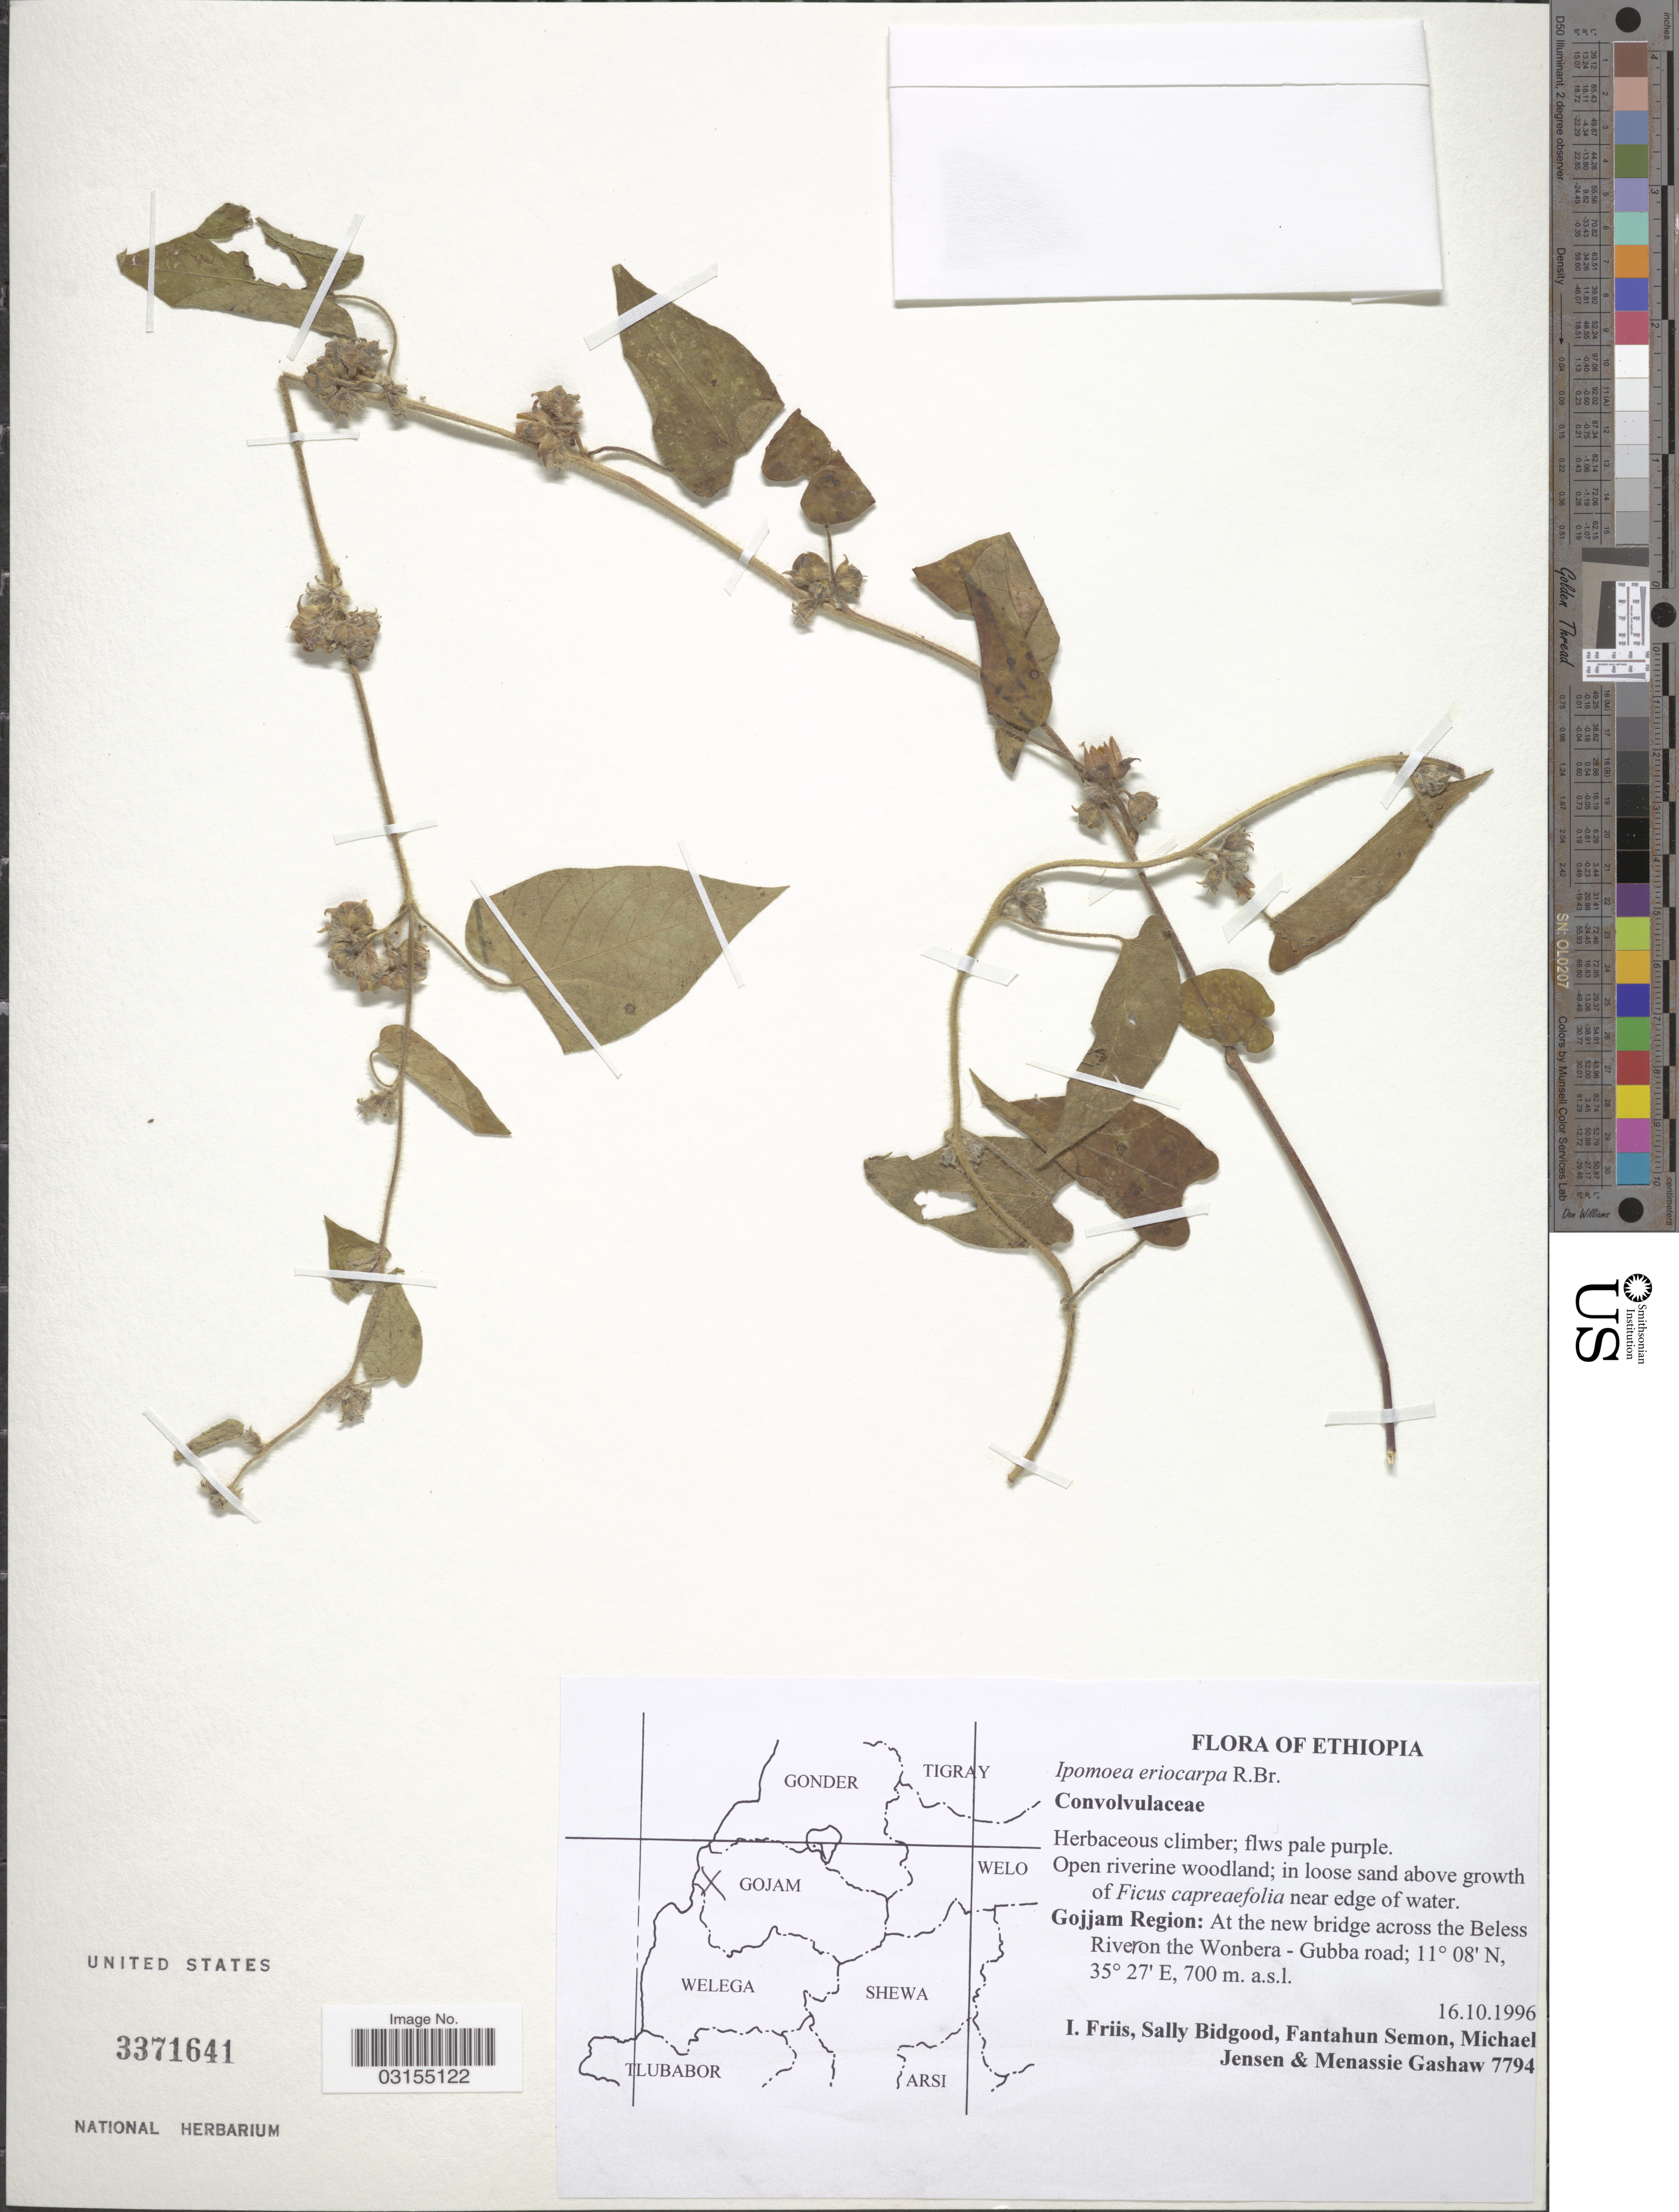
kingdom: Plantae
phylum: Tracheophyta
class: Magnoliopsida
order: Solanales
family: Convolvulaceae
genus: Ipomoea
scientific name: Ipomoea eriocarpa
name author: R. Br.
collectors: I. Friis, S. Bidgood, F. Semon, M. Jensen & M. Gashaw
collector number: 7794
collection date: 1996-10-16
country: Ethiopia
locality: Gojjam Region: At the new bridge across the Beless River on the Wonbera - Gubba road.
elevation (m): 700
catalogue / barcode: US 3371641